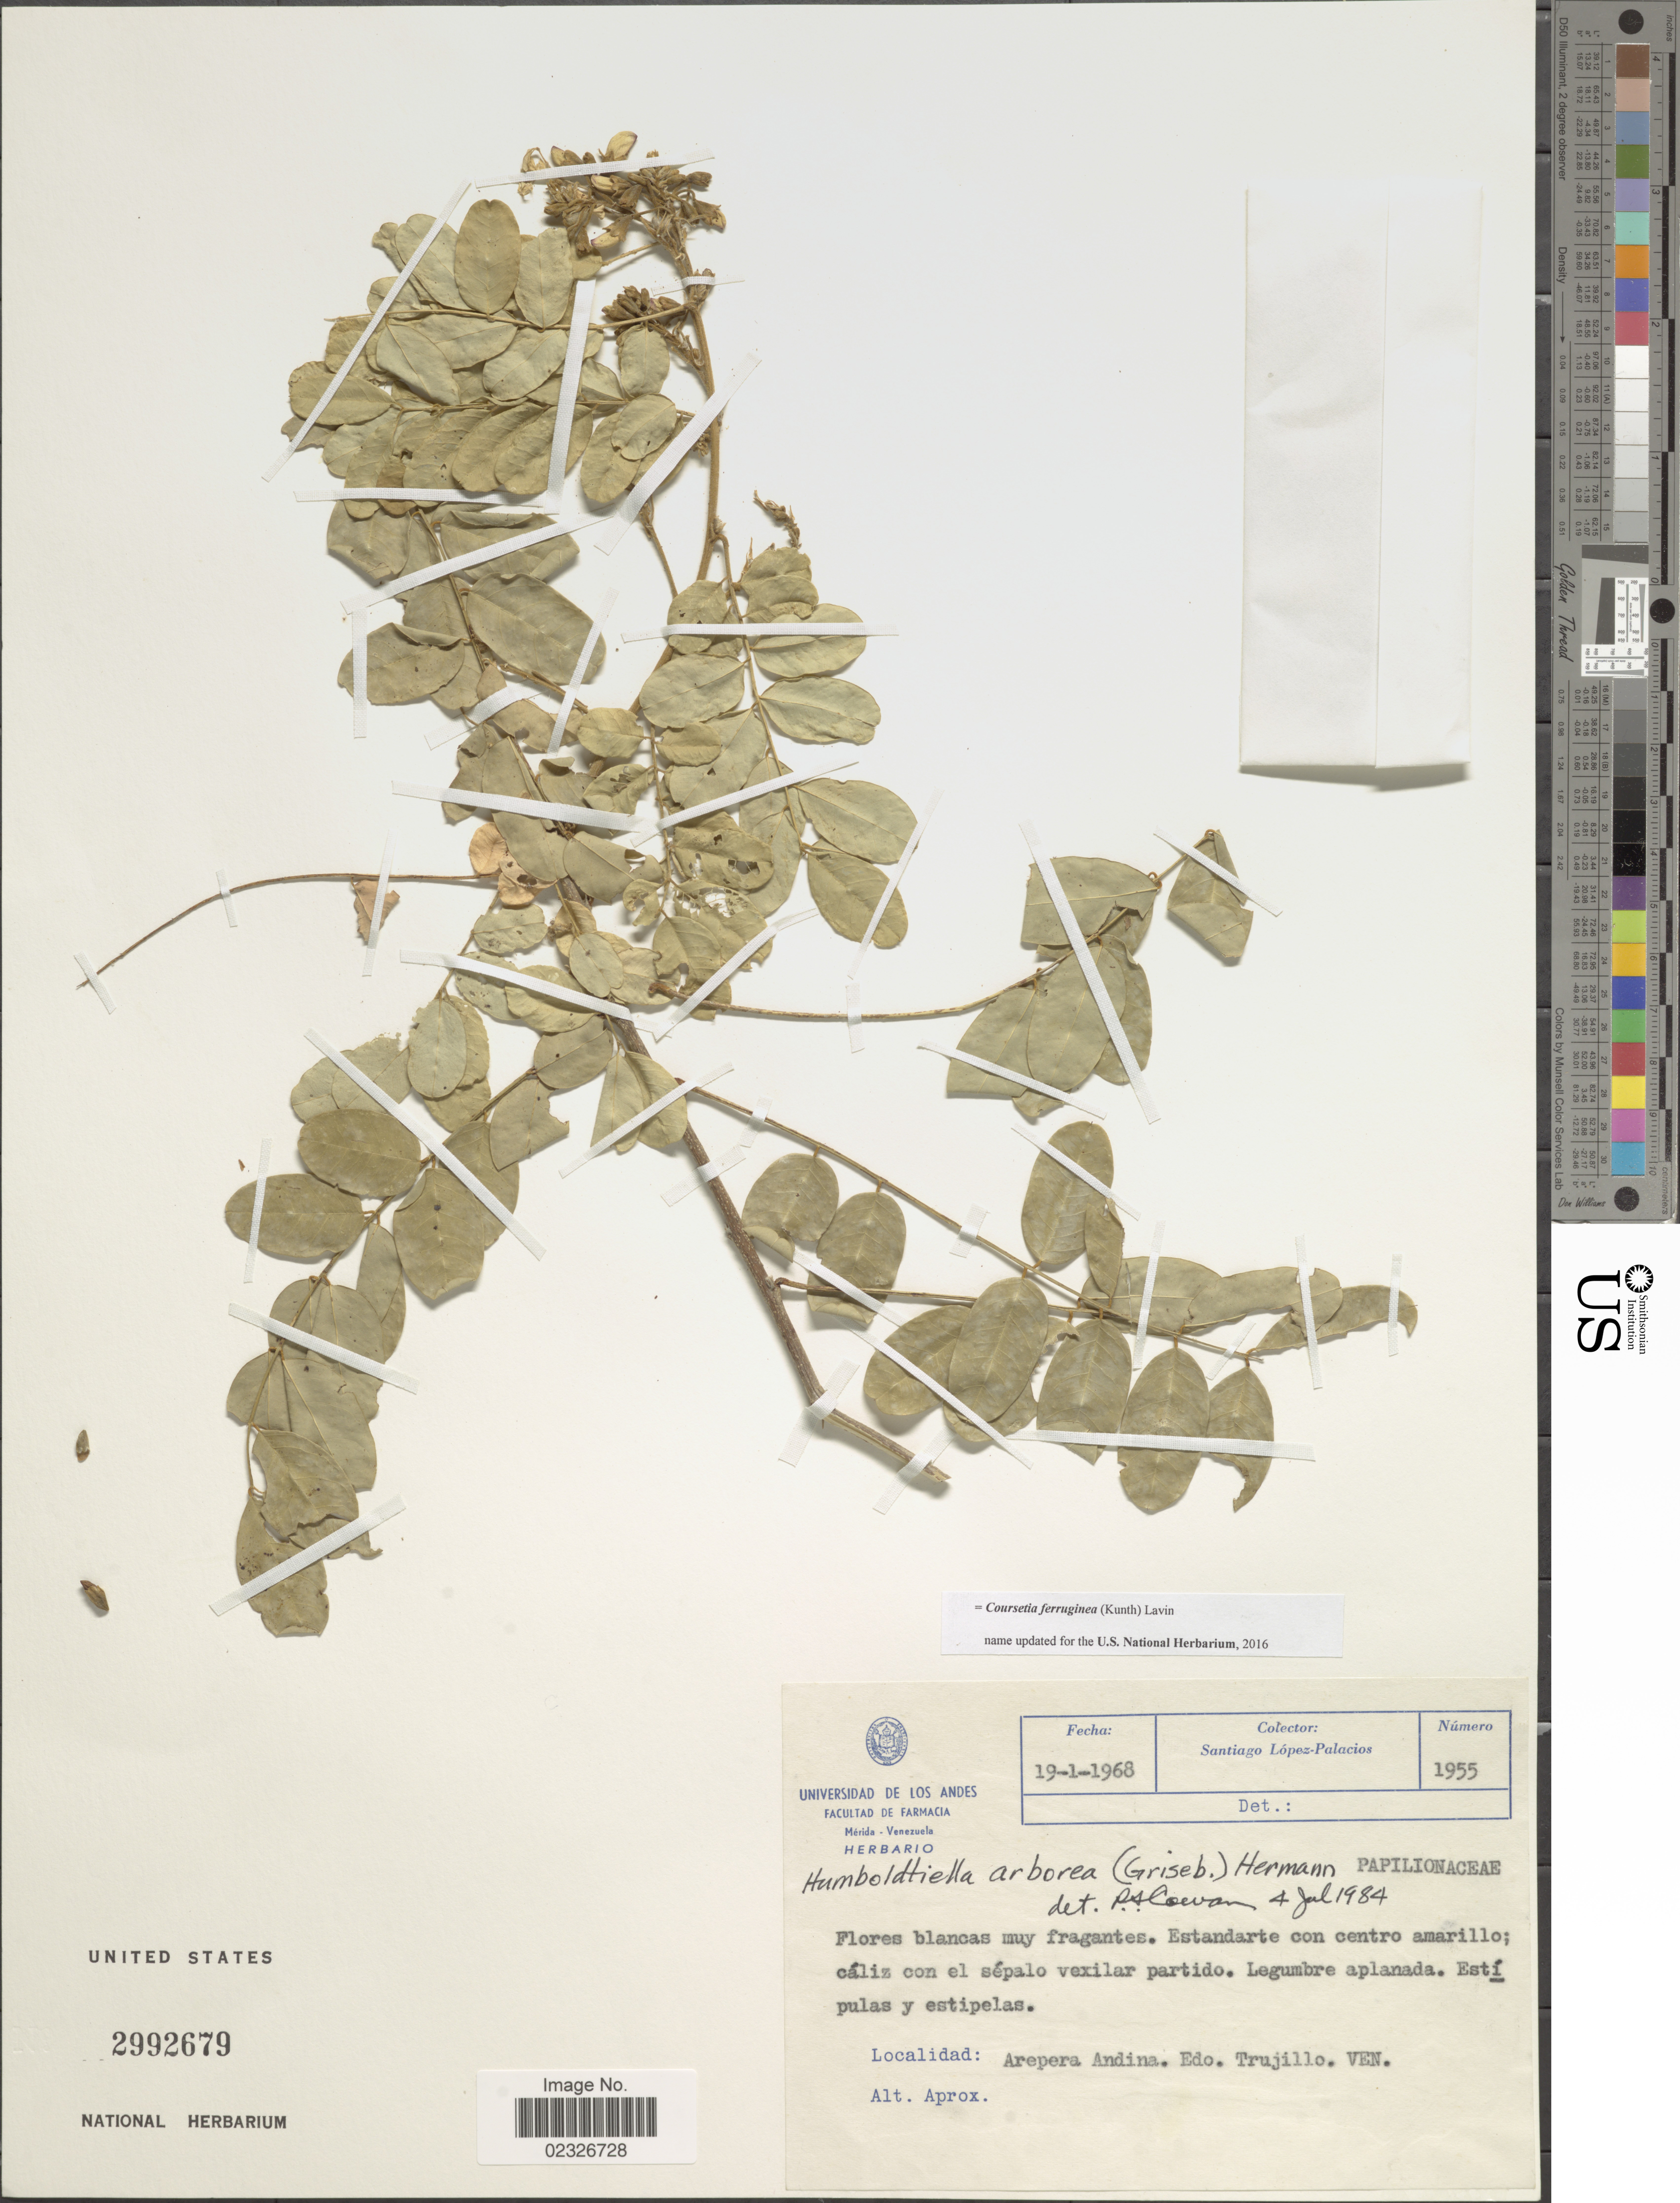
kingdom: Plantae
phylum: Tracheophyta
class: Magnoliopsida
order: Fabales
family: Fabaceae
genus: Coursetia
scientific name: Coursetia ferruginea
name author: (Kunth) Lavin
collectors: S. López-Palacios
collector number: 1955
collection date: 1968-01-19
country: Venezuela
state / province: Trujillo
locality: Arepera Andina. Edo. Trujillo. Ven.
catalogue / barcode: US 2992679